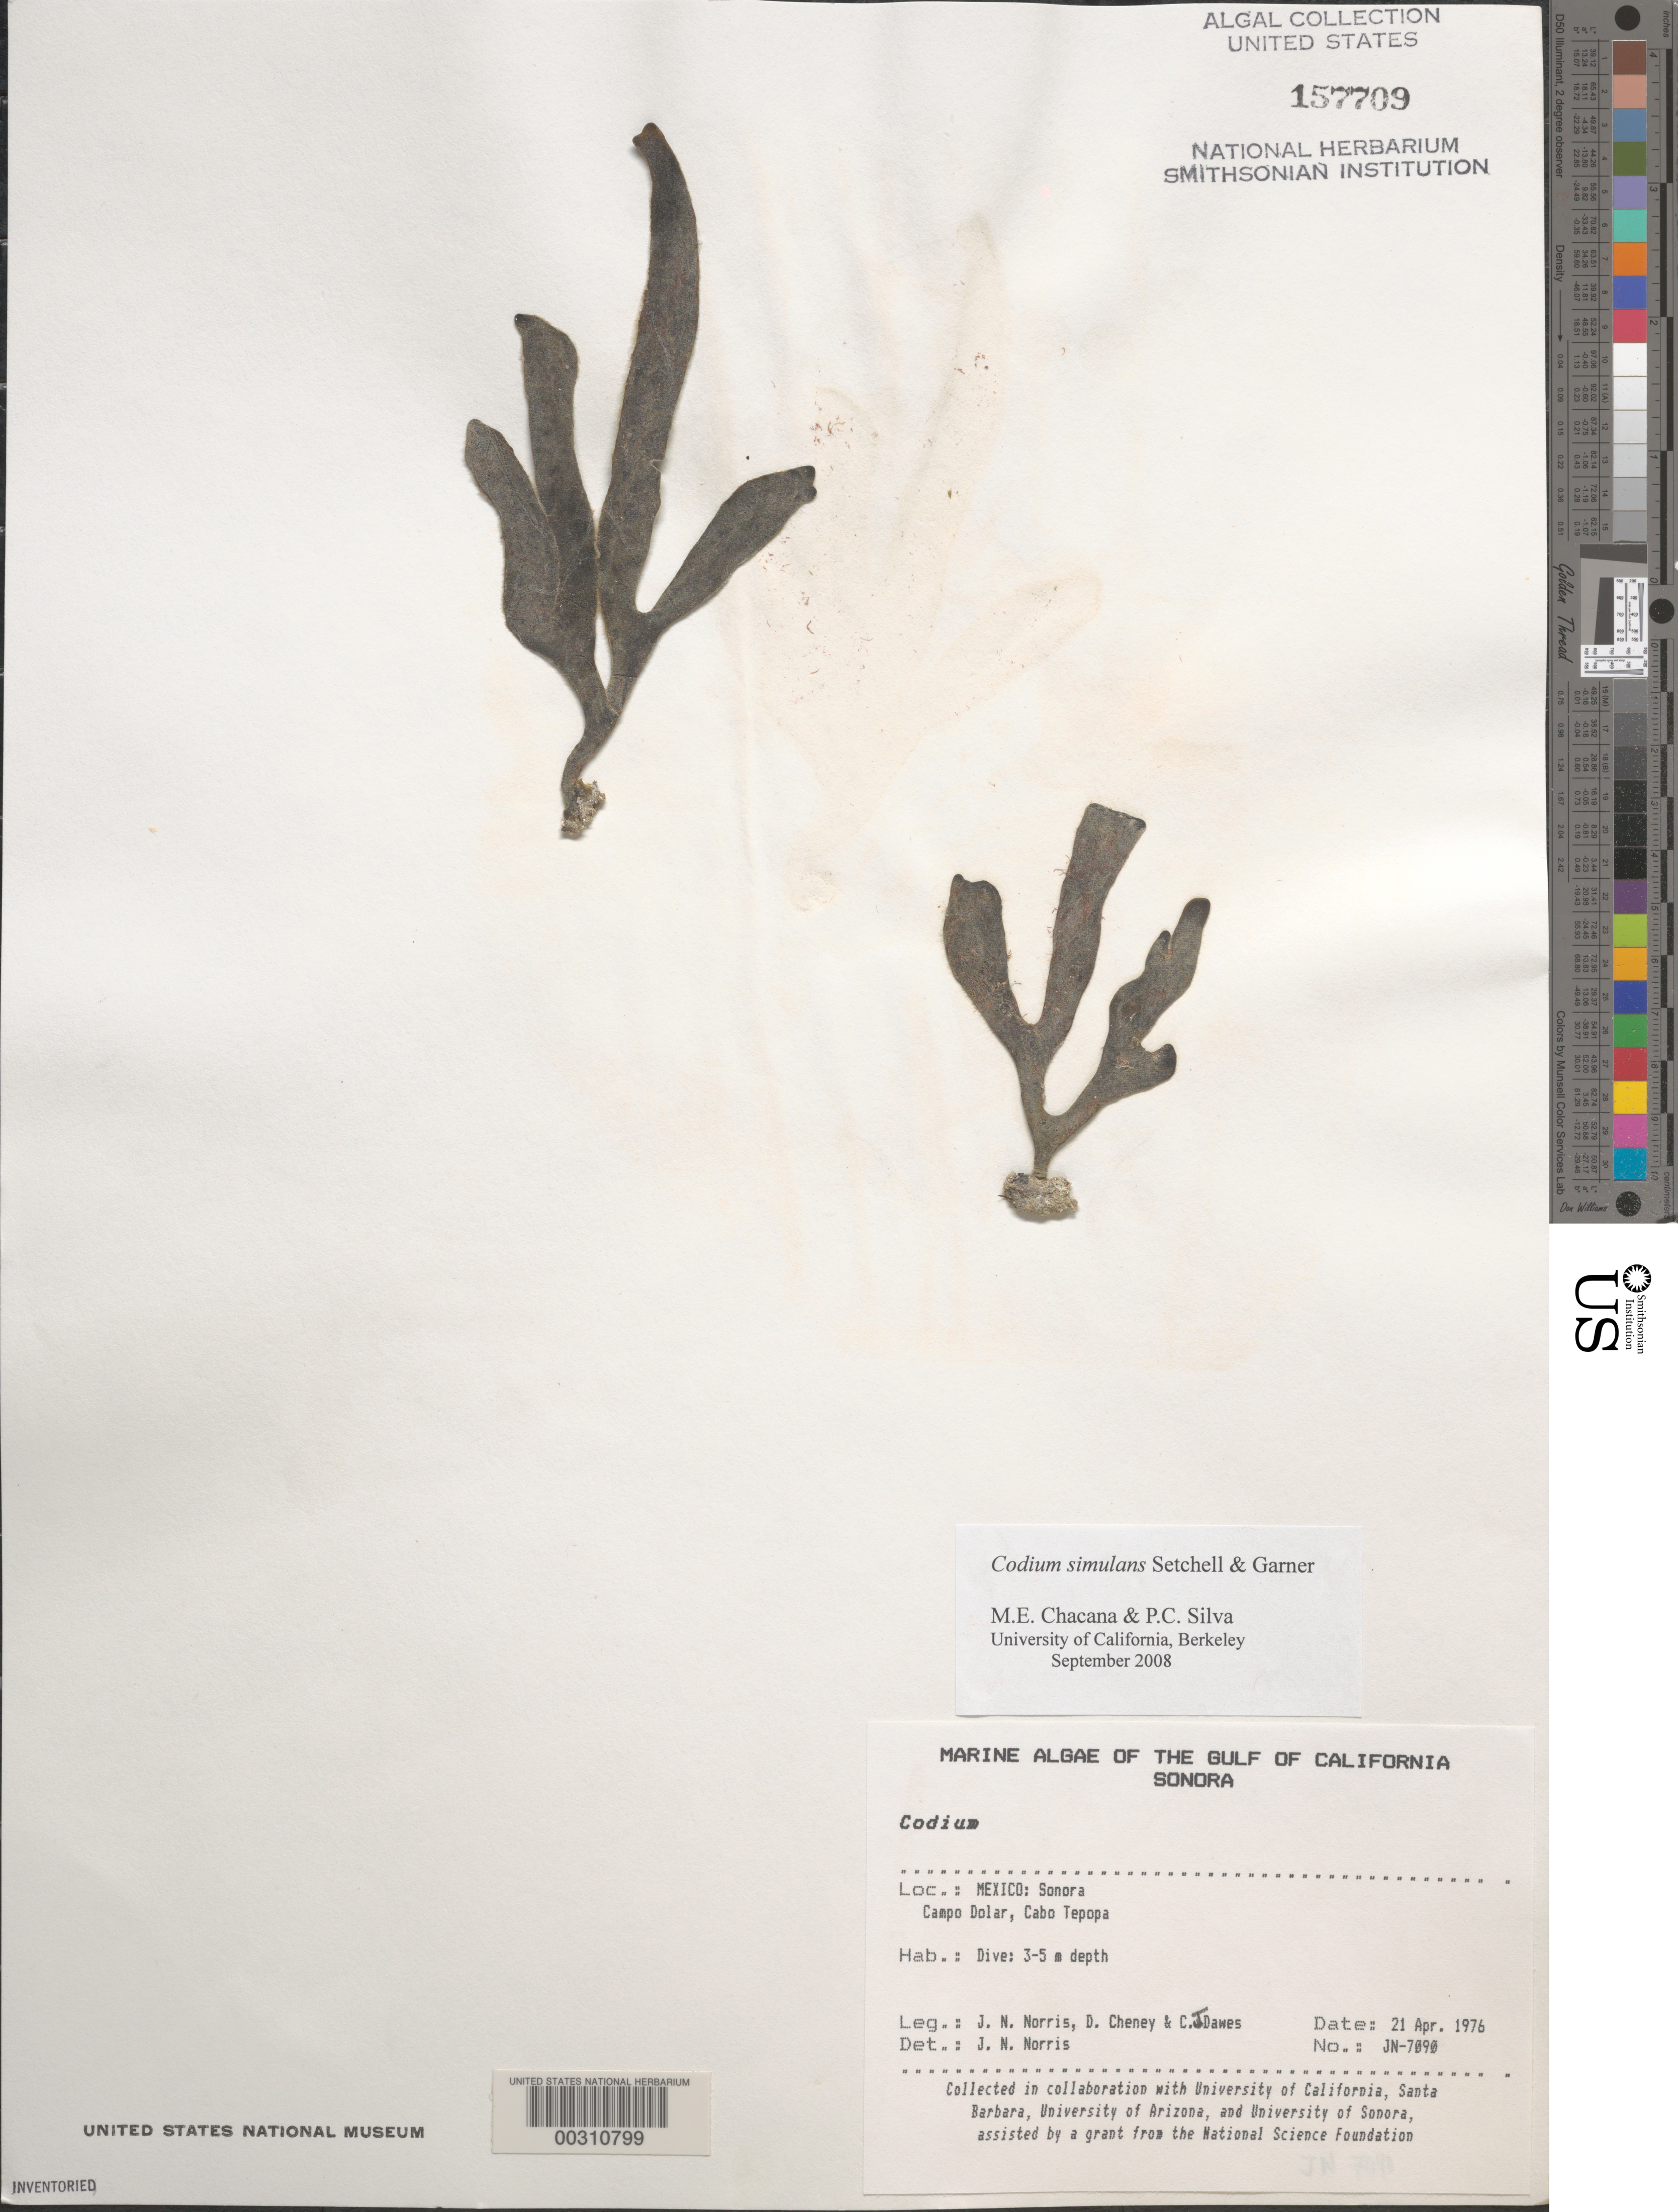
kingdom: Plantae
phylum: Chlorophyta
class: Ulvophyceae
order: Bryopsidales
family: Codiaceae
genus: Codium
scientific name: Codium simulans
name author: Setch. & N.L. Gardner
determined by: Chacana, M. E.; Silva, P. C.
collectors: J. N. Norris, D. Cheney & C. Dawes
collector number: JN-7090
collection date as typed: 21 Apr 1974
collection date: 1974-04-21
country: Mexico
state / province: Sonora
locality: Campo Dolar, Cabo Tepopa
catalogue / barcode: US 157709